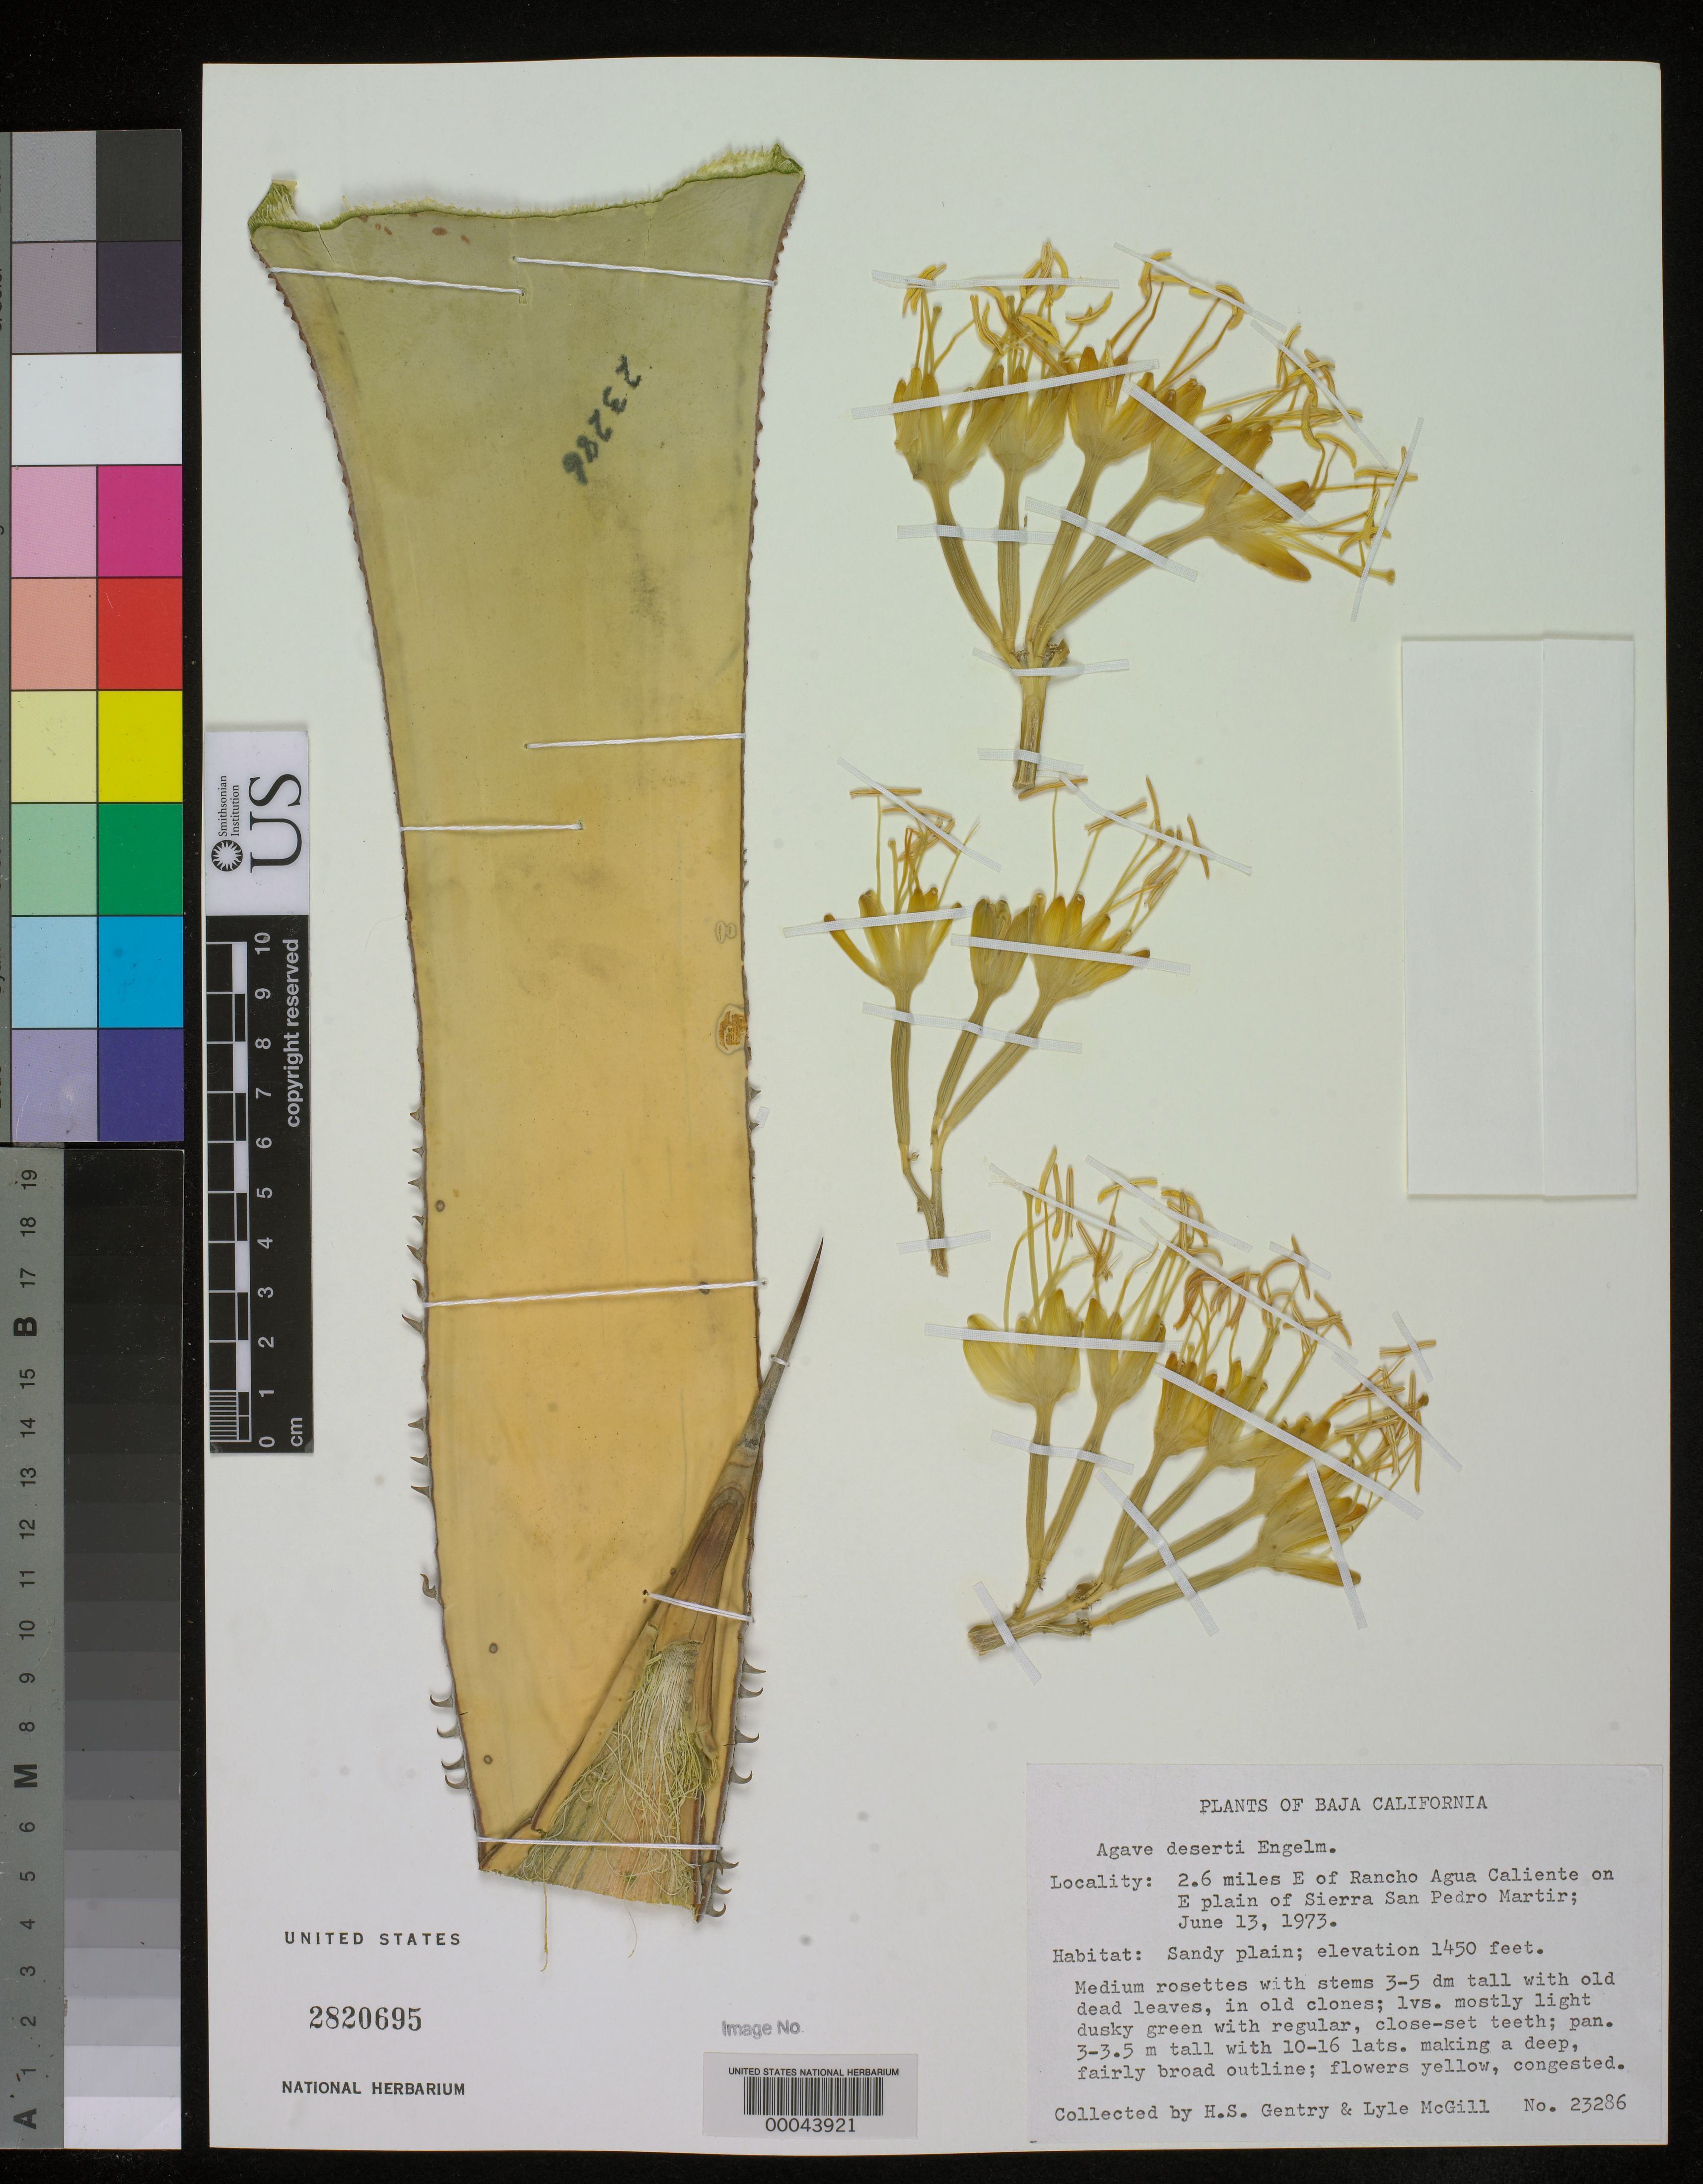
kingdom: Plantae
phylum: Tracheophyta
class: Liliopsida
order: Asparagales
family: Asparagaceae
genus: Agave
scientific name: Agave deserti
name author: Engelm.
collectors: H. S. Gentry & L. Mcgill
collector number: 23286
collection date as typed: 13 Jun 1973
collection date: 1973-06-13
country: Mexico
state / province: Baja California Norte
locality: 2.6 mi E of Rancho Agua Caliente on E plain of Sierra San Pedro Martir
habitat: Sandy plain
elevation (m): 442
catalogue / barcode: US 2820695